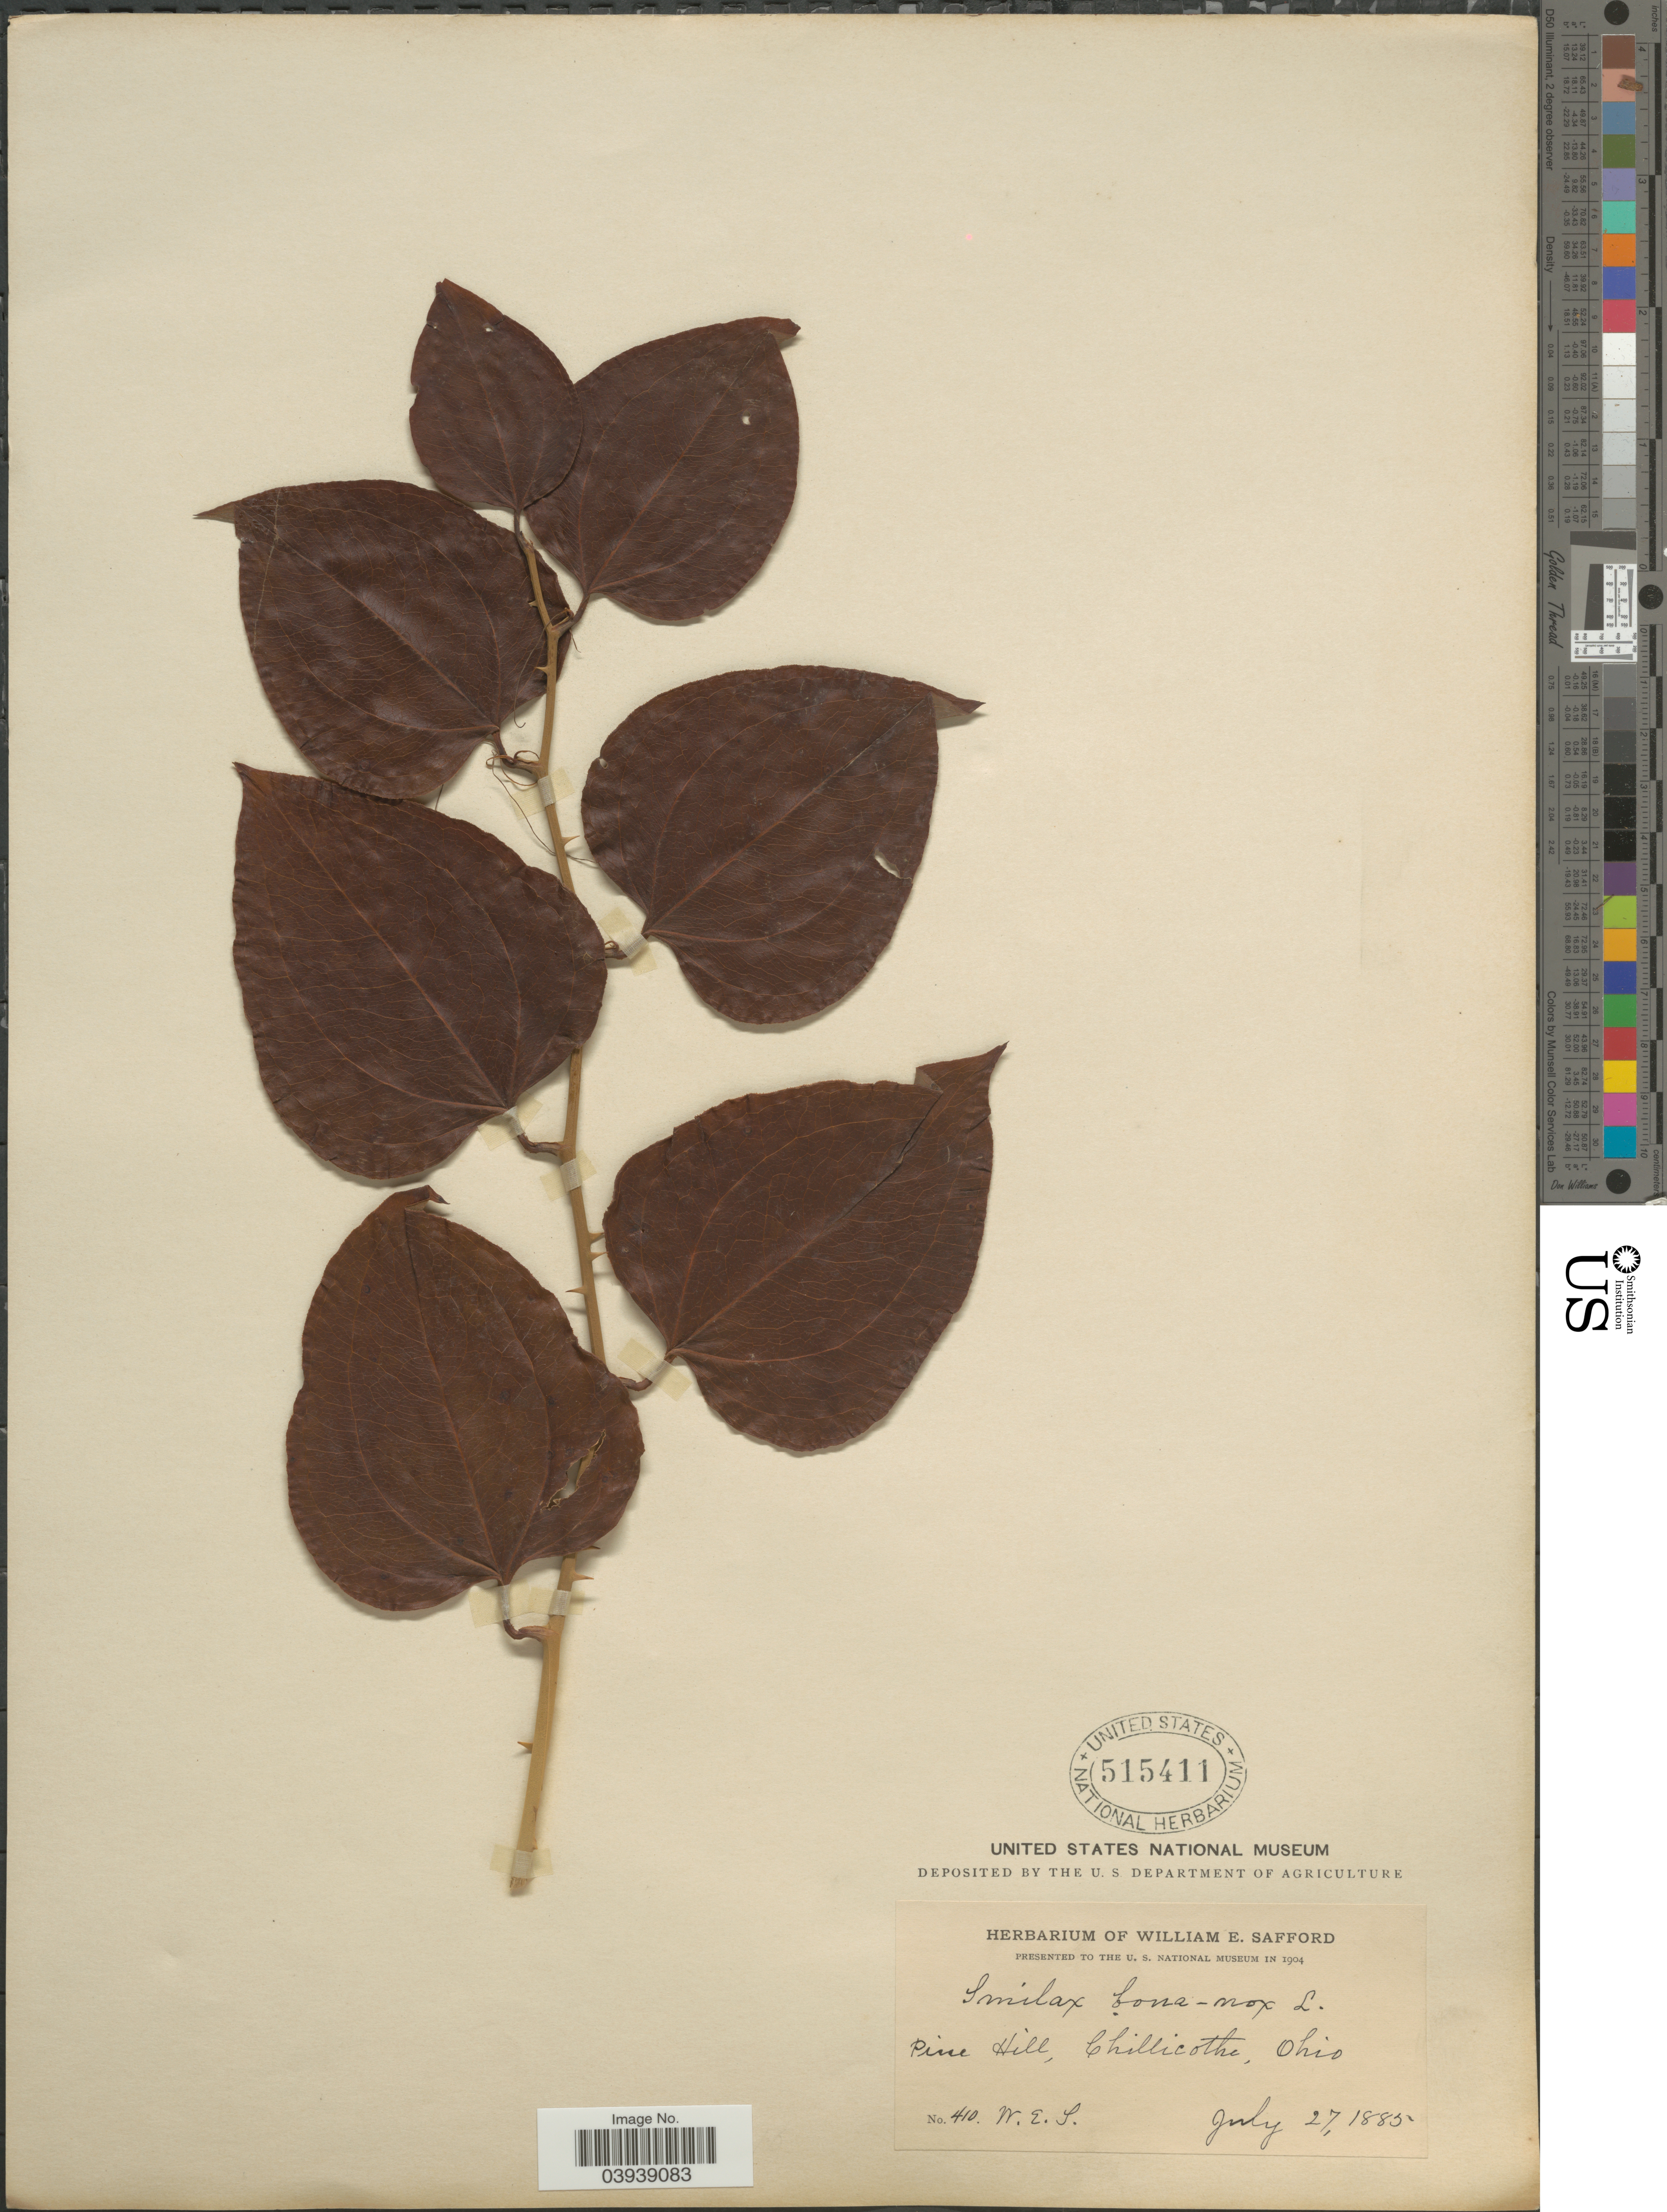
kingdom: Plantae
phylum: Tracheophyta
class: Liliopsida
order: Liliales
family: Smilacaceae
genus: Smilax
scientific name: Smilax rotundifolia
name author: L.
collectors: W. E. Safford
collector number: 410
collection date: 1885-07-27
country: United States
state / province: Ohio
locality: Pine Hill, Chillicothe.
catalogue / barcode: US 515411